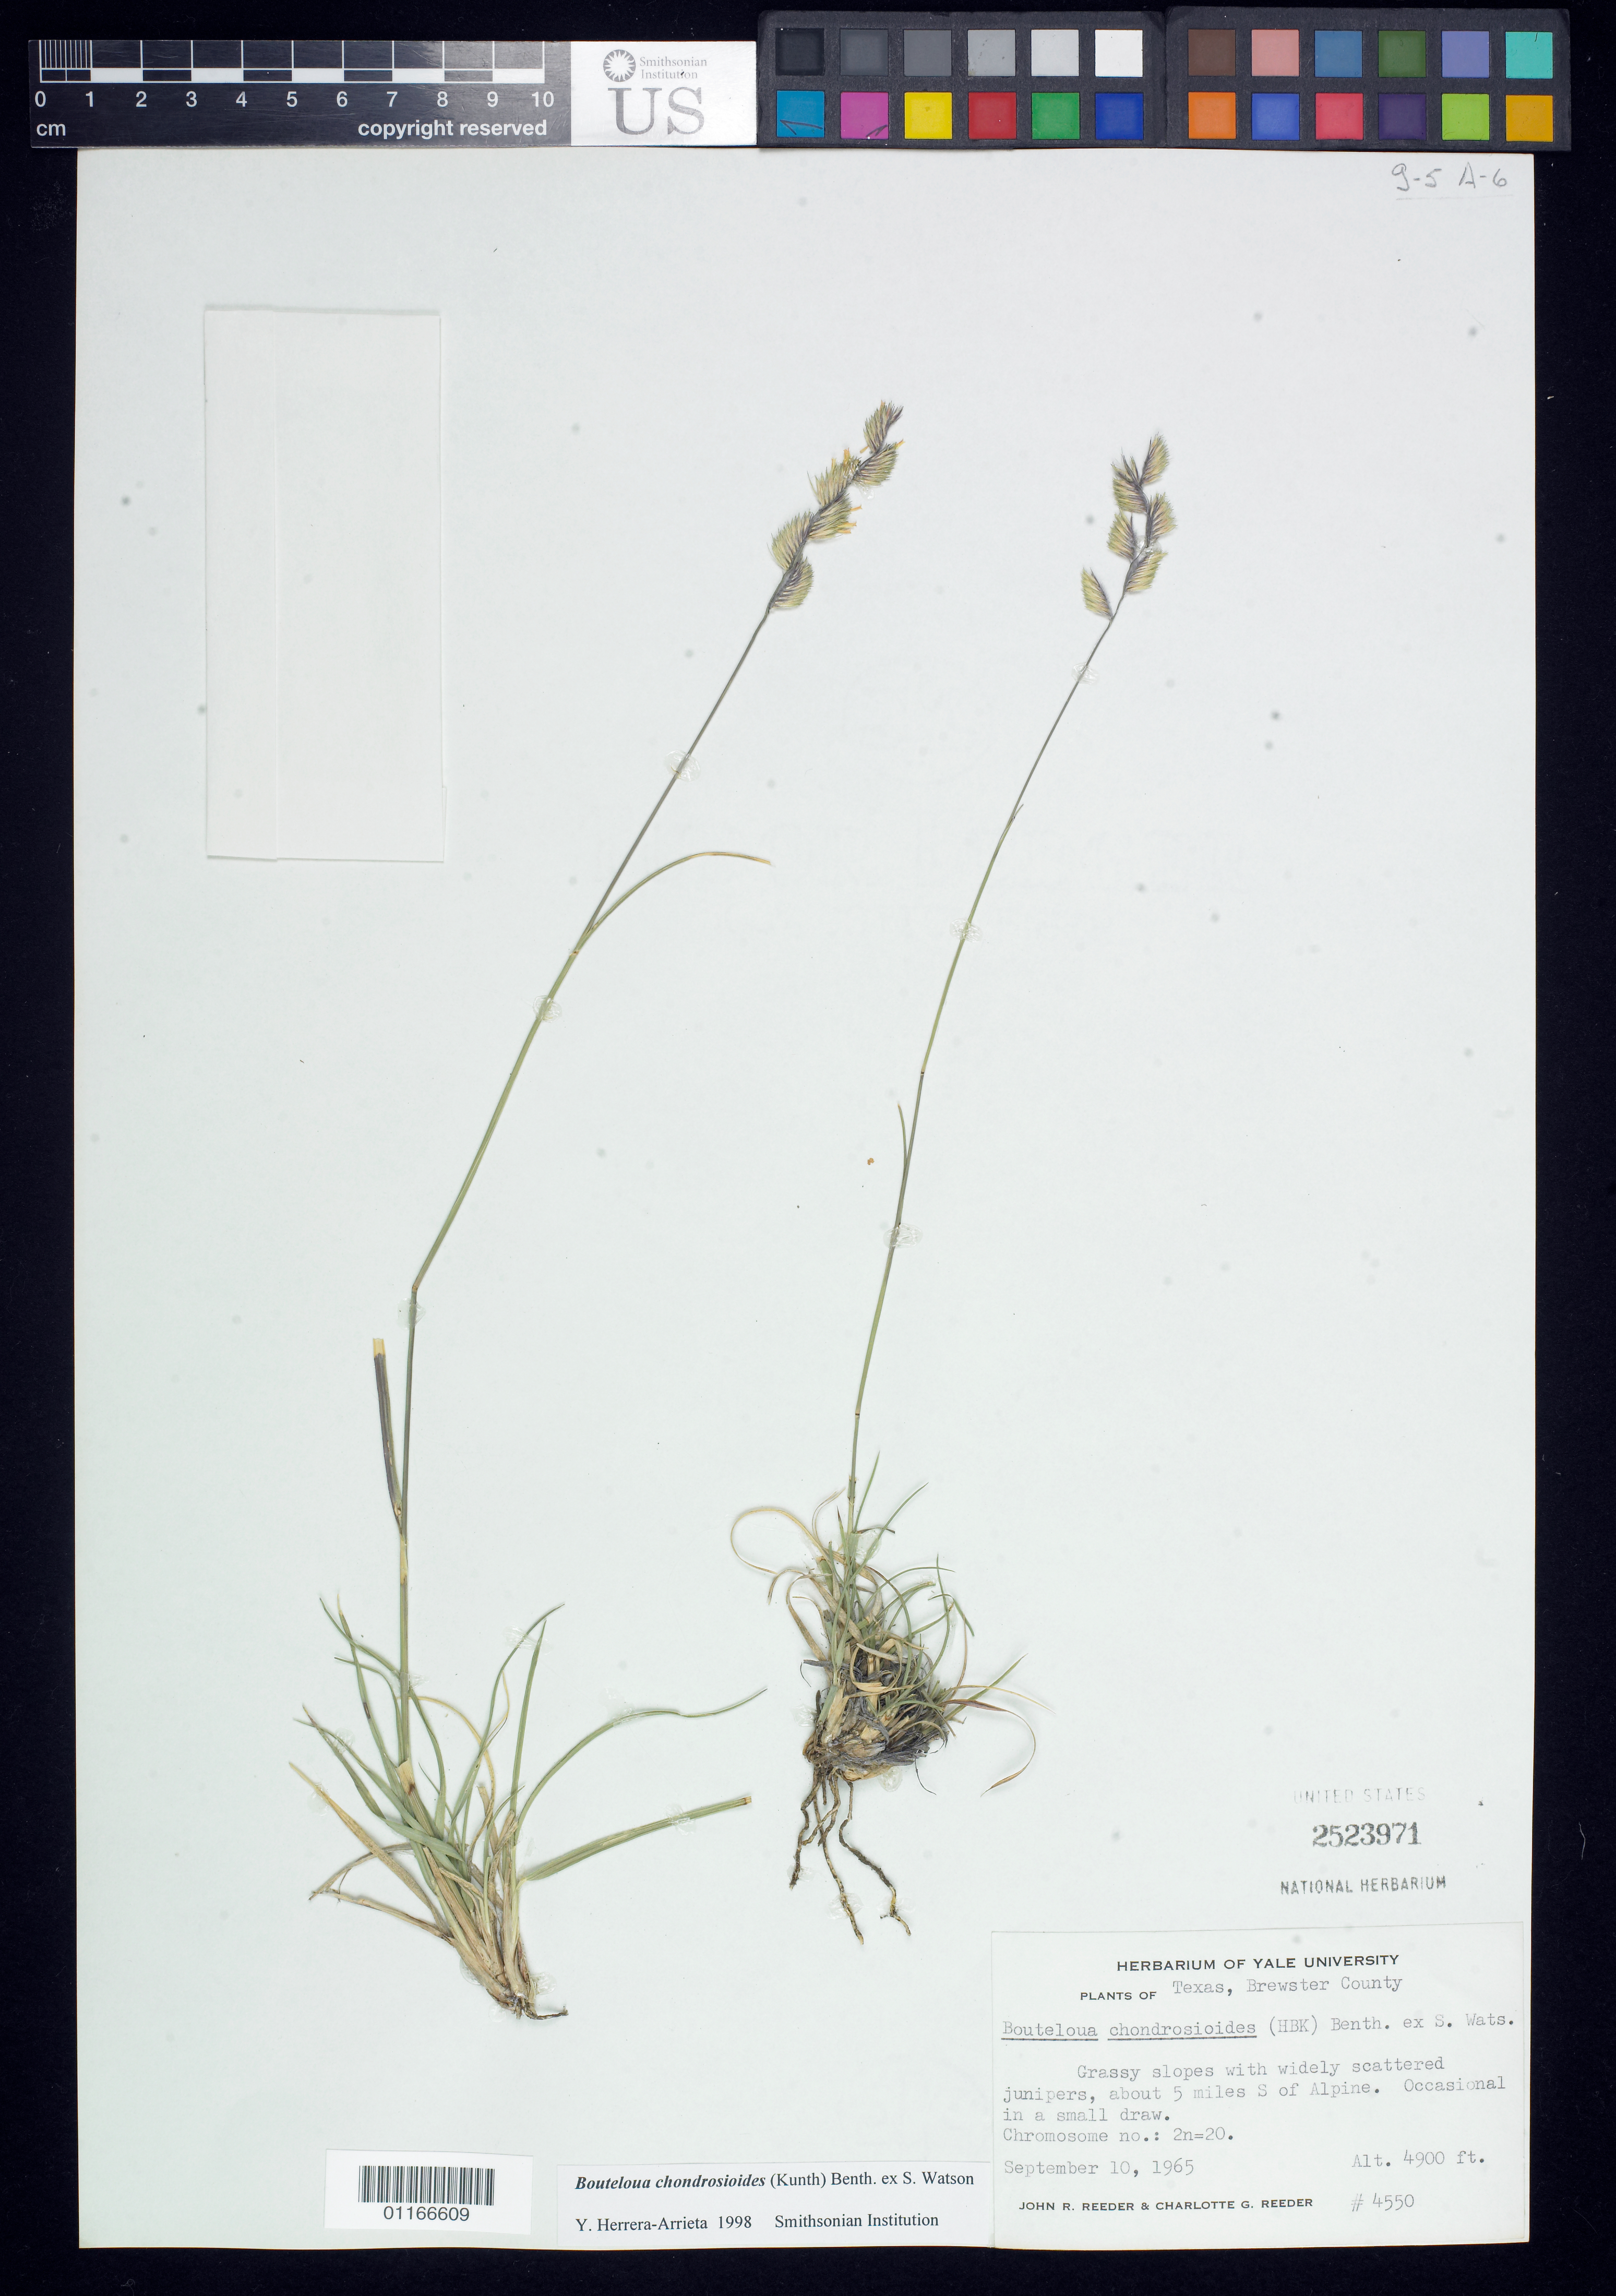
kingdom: Plantae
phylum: Tracheophyta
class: Liliopsida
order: Poales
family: Poaceae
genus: Bouteloua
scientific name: Bouteloua chondrosioides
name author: (Kunth) Benth. ex S. Watson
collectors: J.R. Reeder & C.O. Reeder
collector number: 4550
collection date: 1965-09-10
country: United States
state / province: Texas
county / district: Brewster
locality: About 5 miles South of Alpine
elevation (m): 1494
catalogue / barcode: US 2523971